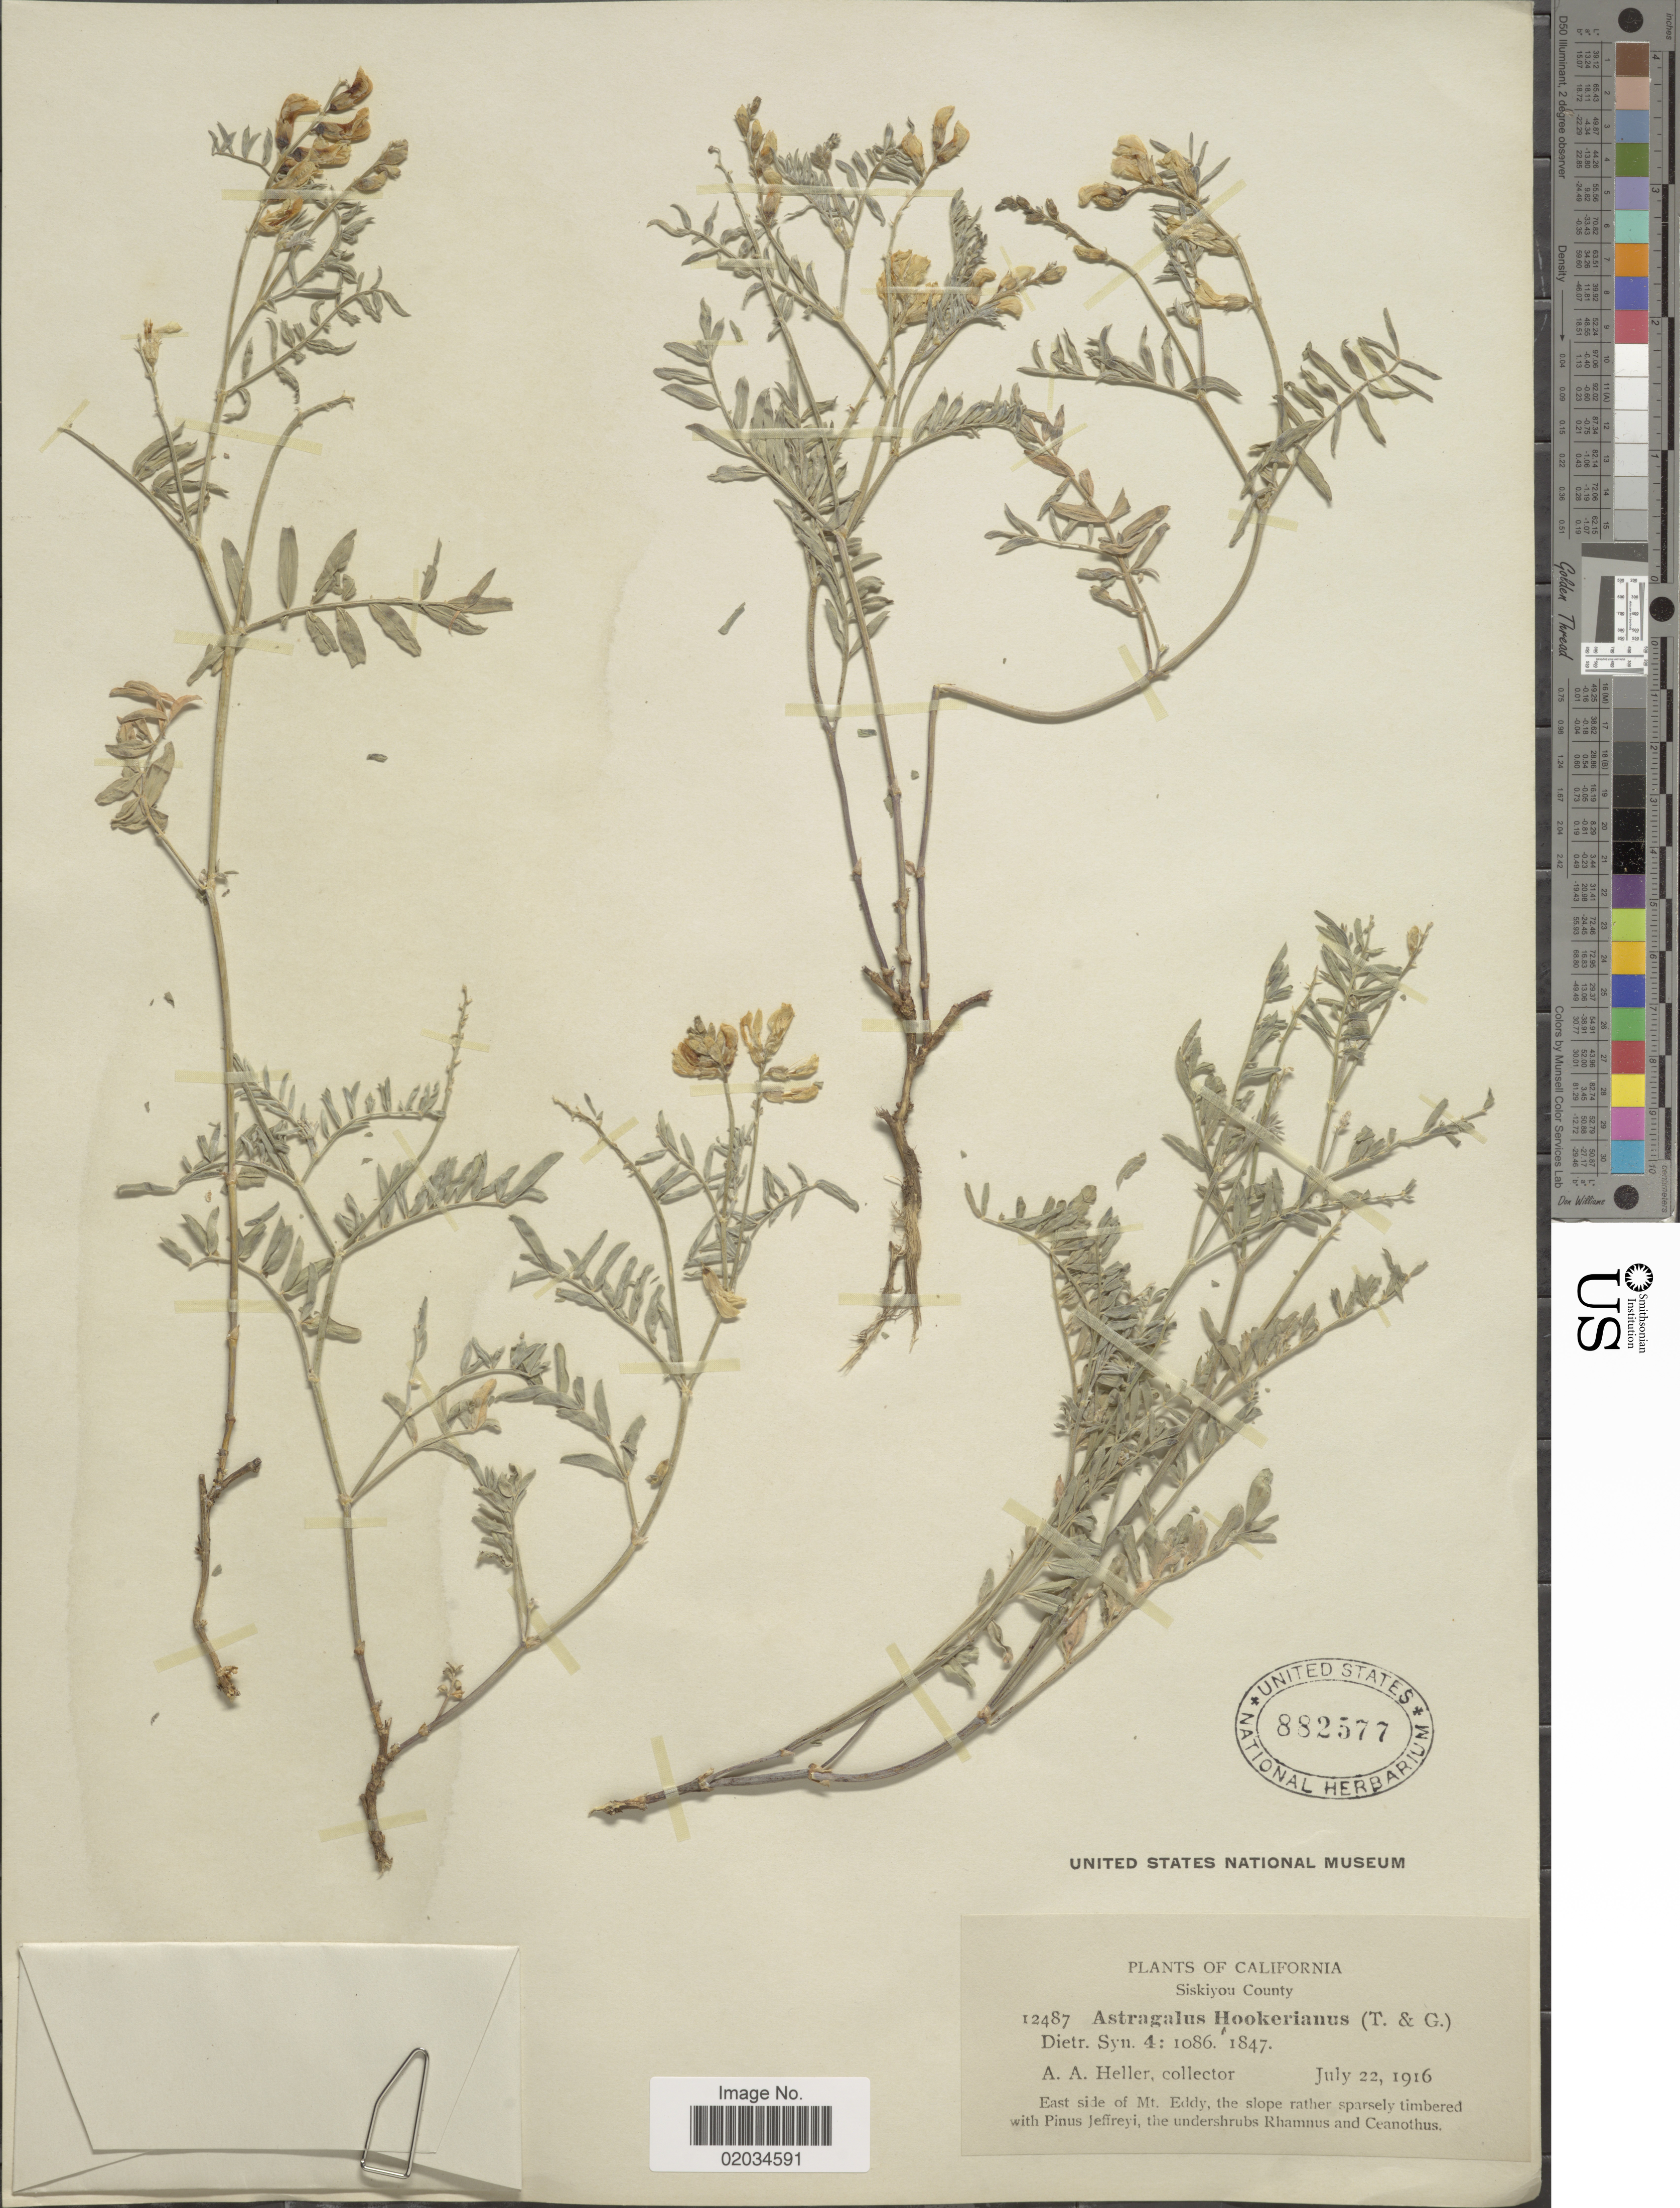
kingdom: Plantae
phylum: Tracheophyta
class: Magnoliopsida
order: Fabales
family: Fabaceae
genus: Astragalus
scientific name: Astragalus siskiyouensis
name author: (Rydb.) J.W. Thomps.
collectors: A. A. Heller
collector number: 12487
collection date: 1916-07-22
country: United States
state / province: California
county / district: Siskiyou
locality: Siskiyou County, east side of Mt. Eddy, the slope rather sparsely timbered.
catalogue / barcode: US 882577